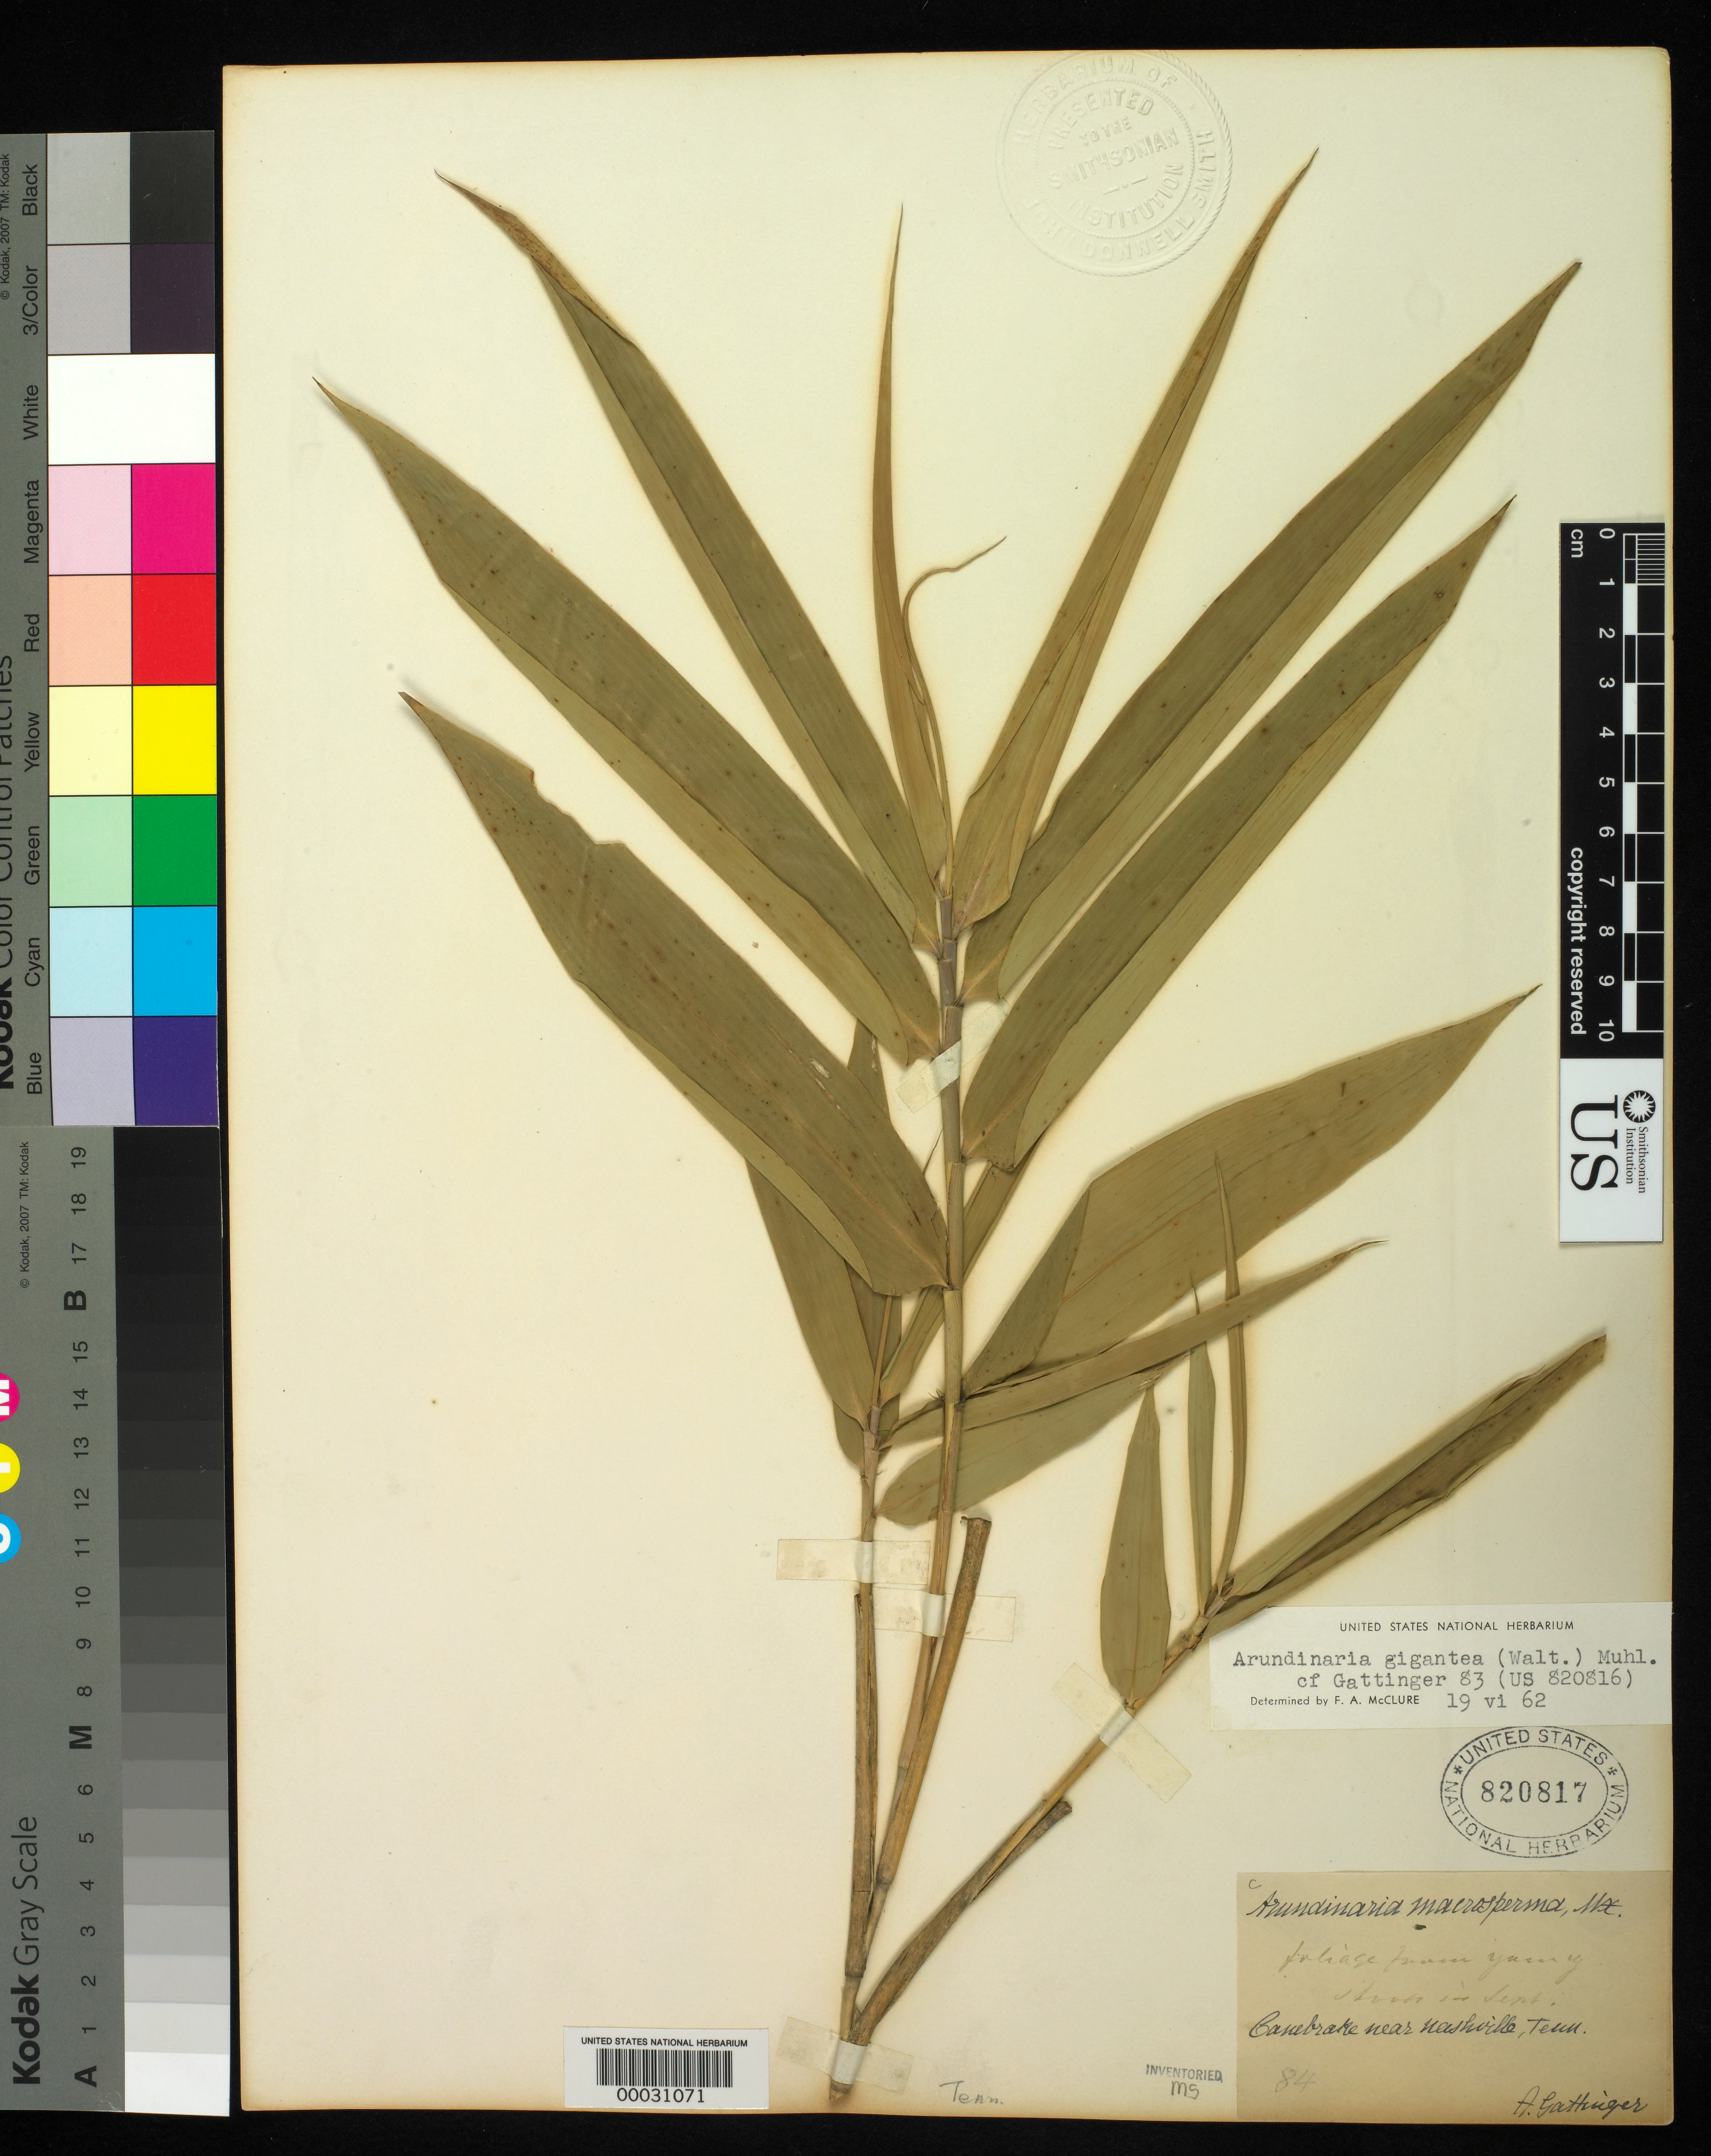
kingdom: Plantae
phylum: Tracheophyta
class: Liliopsida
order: Poales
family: Poaceae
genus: Arundinaria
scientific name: Arundinaria gigantea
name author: (Walter) Muhl.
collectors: A. Gattinger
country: United States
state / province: Tennessee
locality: Canebrakes, nashville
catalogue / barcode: US 820817